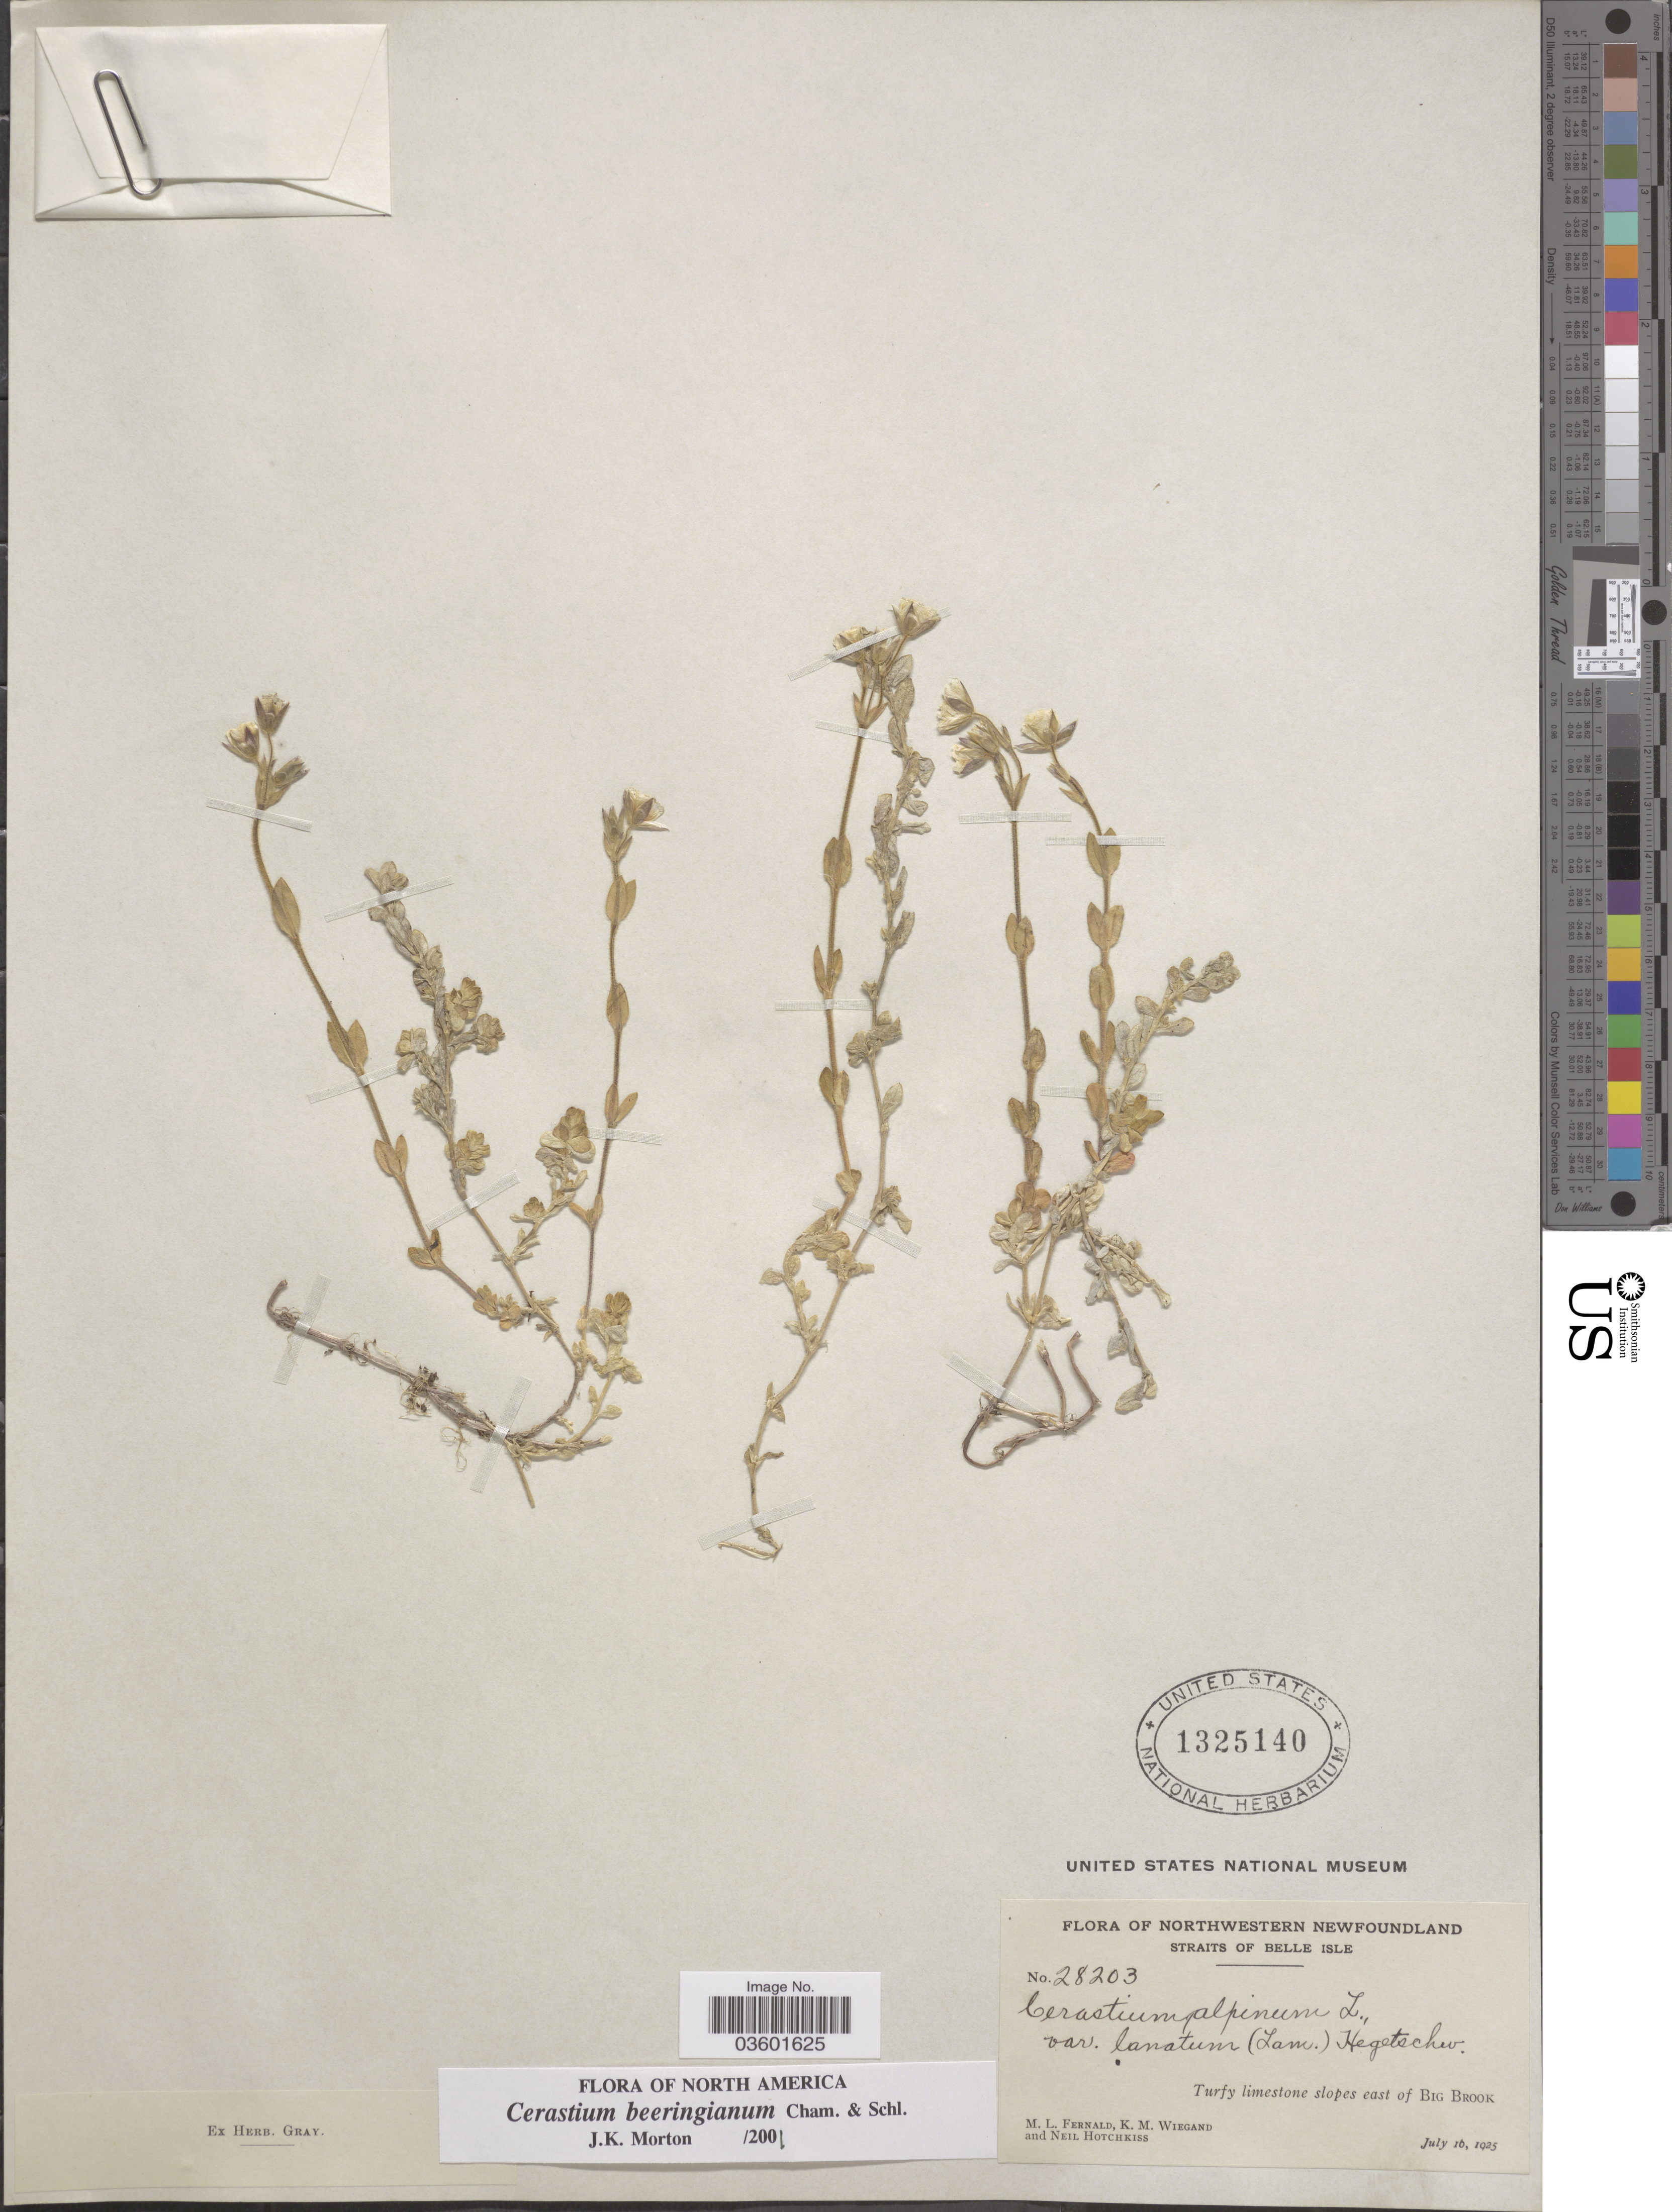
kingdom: Plantae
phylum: Tracheophyta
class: Magnoliopsida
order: Caryophyllales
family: Caryophyllaceae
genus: Cerastium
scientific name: Cerastium beeringianum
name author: Cham. & Schltdl.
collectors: M. L. Fernald, K. M. Wiegand & N. Hotchkiss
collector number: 28203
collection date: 1925-07-16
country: Canada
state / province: Newfoundland and Labrador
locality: Northwestern Newfoundland. Straits of Belle Isle. East of Big Brook.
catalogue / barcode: US 1325140